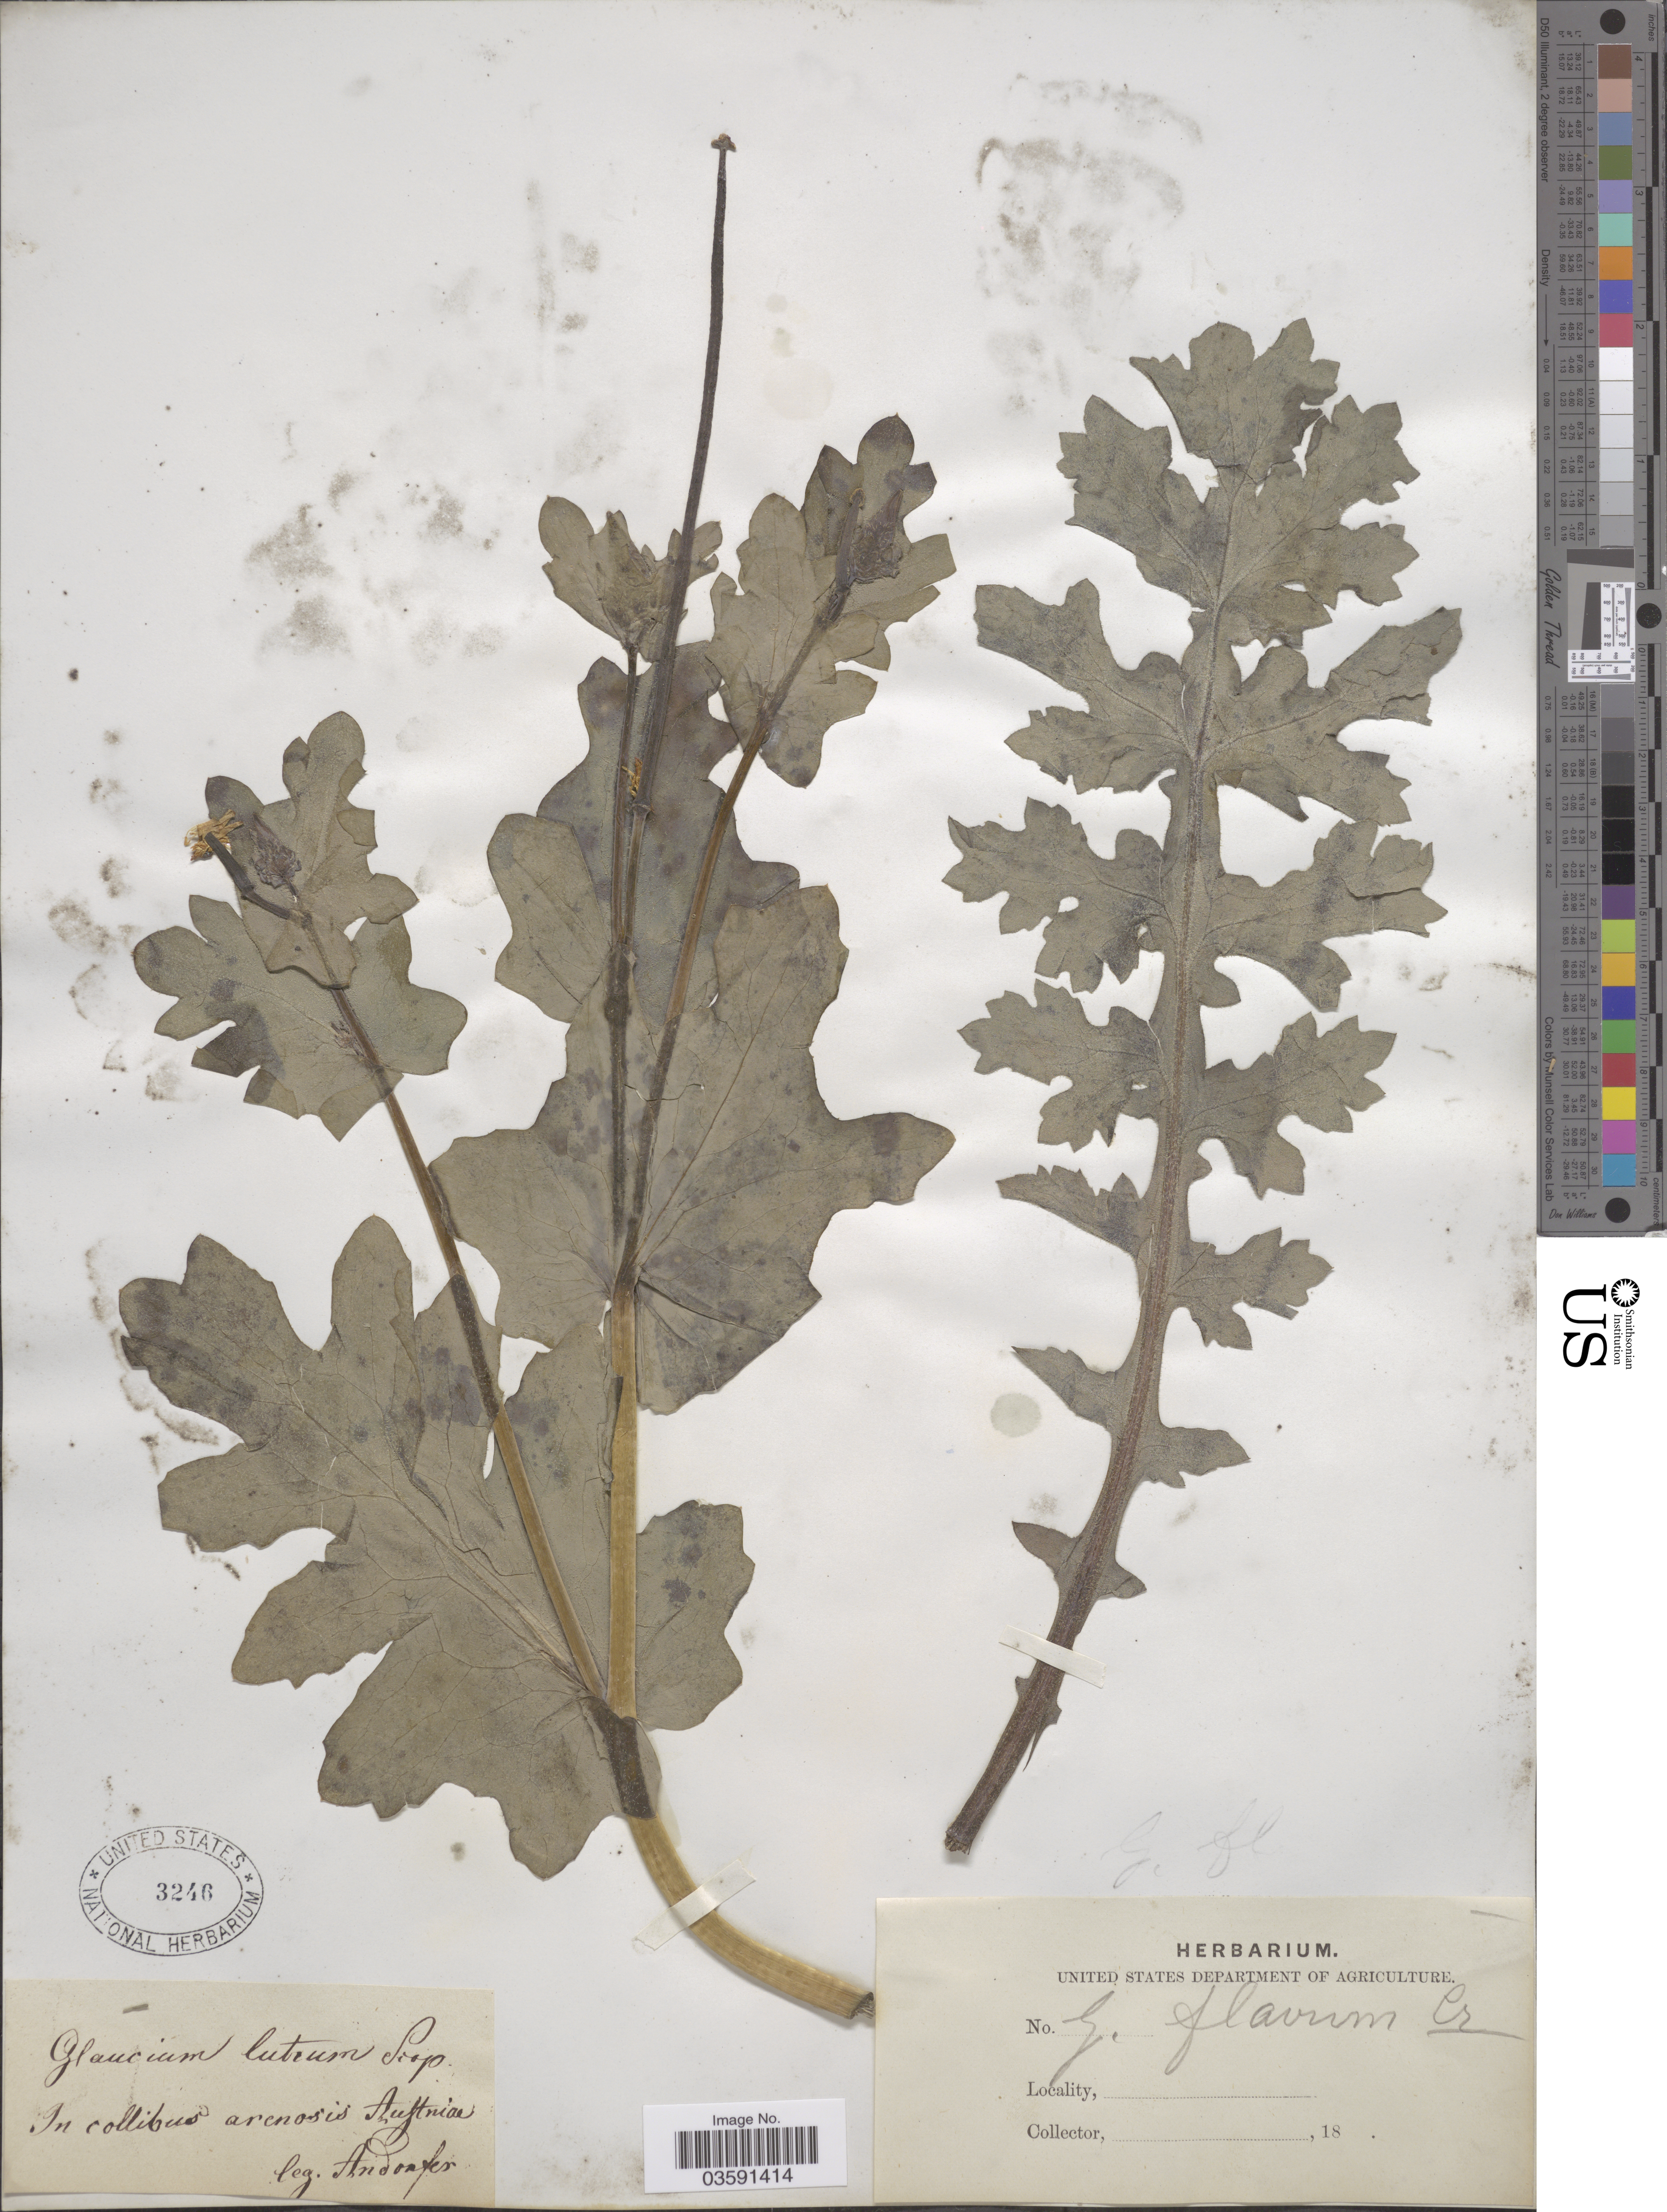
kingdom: Plantae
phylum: Tracheophyta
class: Magnoliopsida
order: Ranunculales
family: Papaveraceae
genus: Glaucium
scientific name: Glaucium flavum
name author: Crantz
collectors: -. Andorfer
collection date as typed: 18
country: Austria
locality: In collibus arenosis Austriae.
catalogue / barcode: US 3246